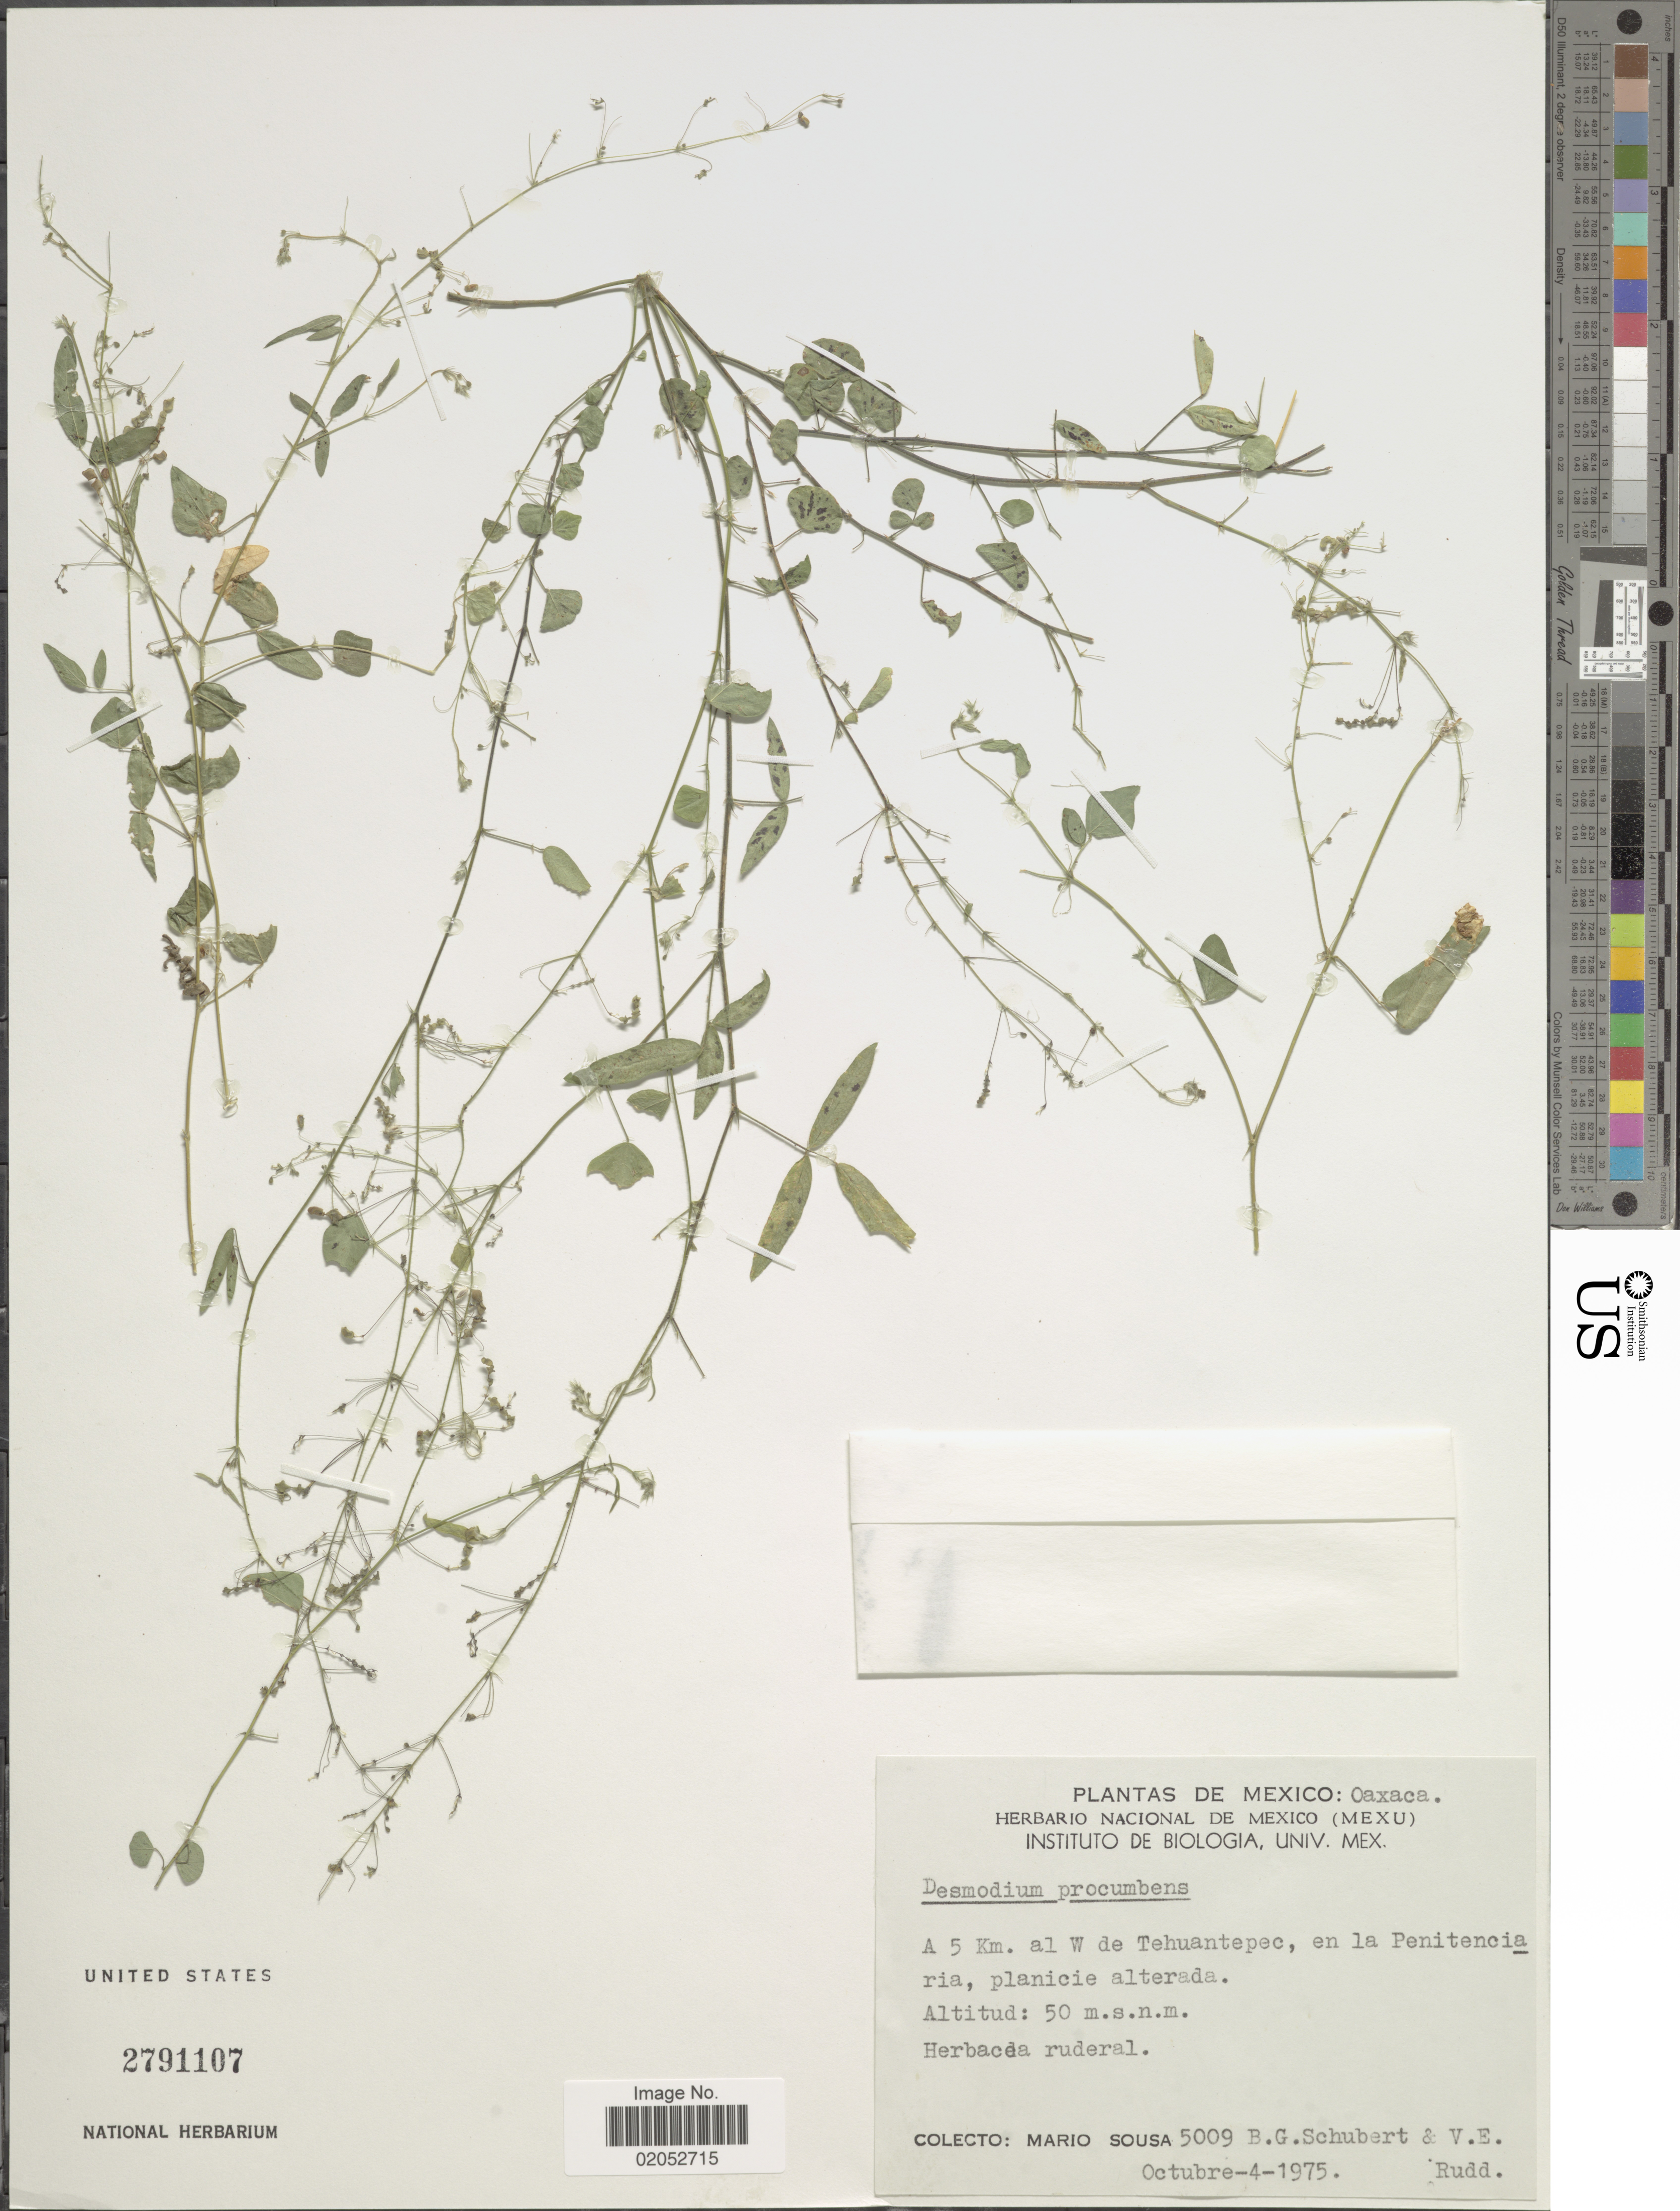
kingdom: Plantae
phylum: Tracheophyta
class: Magnoliopsida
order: Fabales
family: Fabaceae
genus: Desmodium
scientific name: Desmodium procumbens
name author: (Mill.) Hitchc.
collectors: M. Sousa S., B. Schubert & V. E. Rudd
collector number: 5009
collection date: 1975-10-04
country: Mexico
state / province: Oaxaca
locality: De Mexico: Oaxaca, A 5 km. al W de Tehuantepec, en la Penitenciaria, planicie alterada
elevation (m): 50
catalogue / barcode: US 2791107